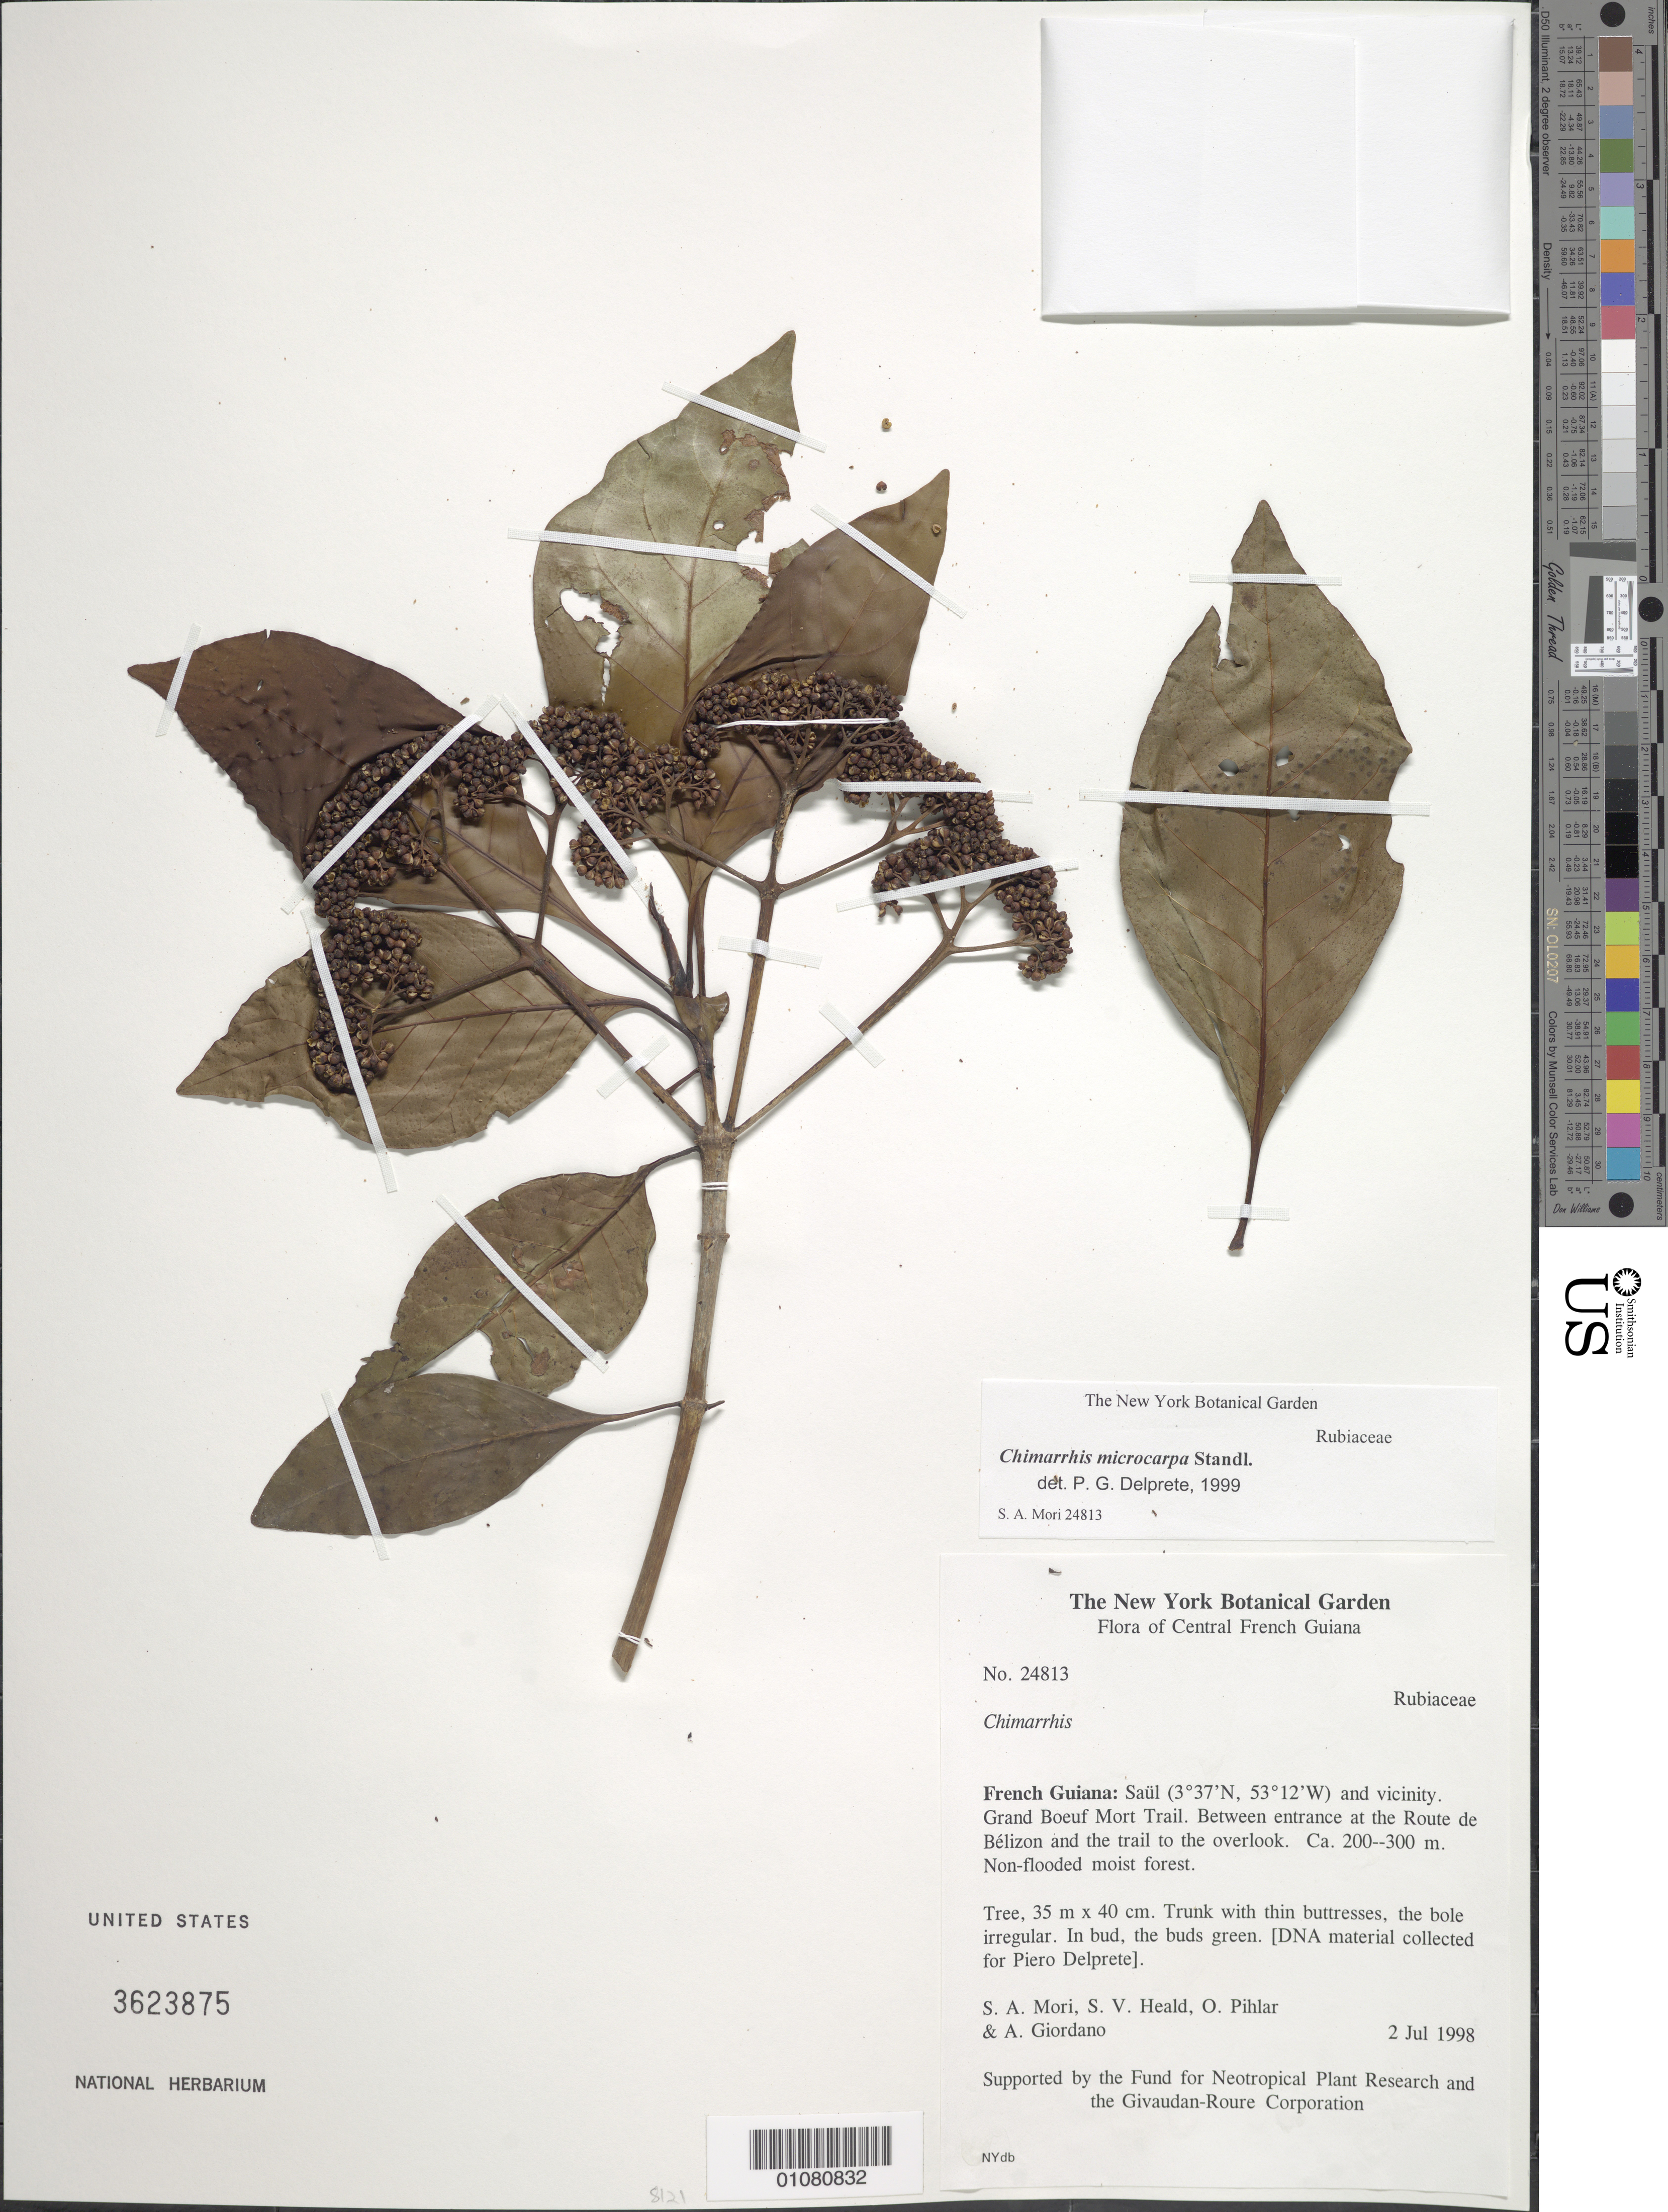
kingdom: Plantae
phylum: Tracheophyta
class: Magnoliopsida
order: Gentianales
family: Rubiaceae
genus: Chimarrhis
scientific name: Chimarrhis microcarpa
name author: Standl.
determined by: Delprete, P. G., Herb. de Guyane Cay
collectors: S. Mori, S. Heald, O. Pihlar & A. Giordano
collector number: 24813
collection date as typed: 2-Jul-98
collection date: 1998-07-02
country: French Guiana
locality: Saül and vic. Grand Boeuf Mort Trail. Between entrance at the Route de Bélizon and the trail to the overlook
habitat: Non-flooded moist forest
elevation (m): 200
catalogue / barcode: US 3623875